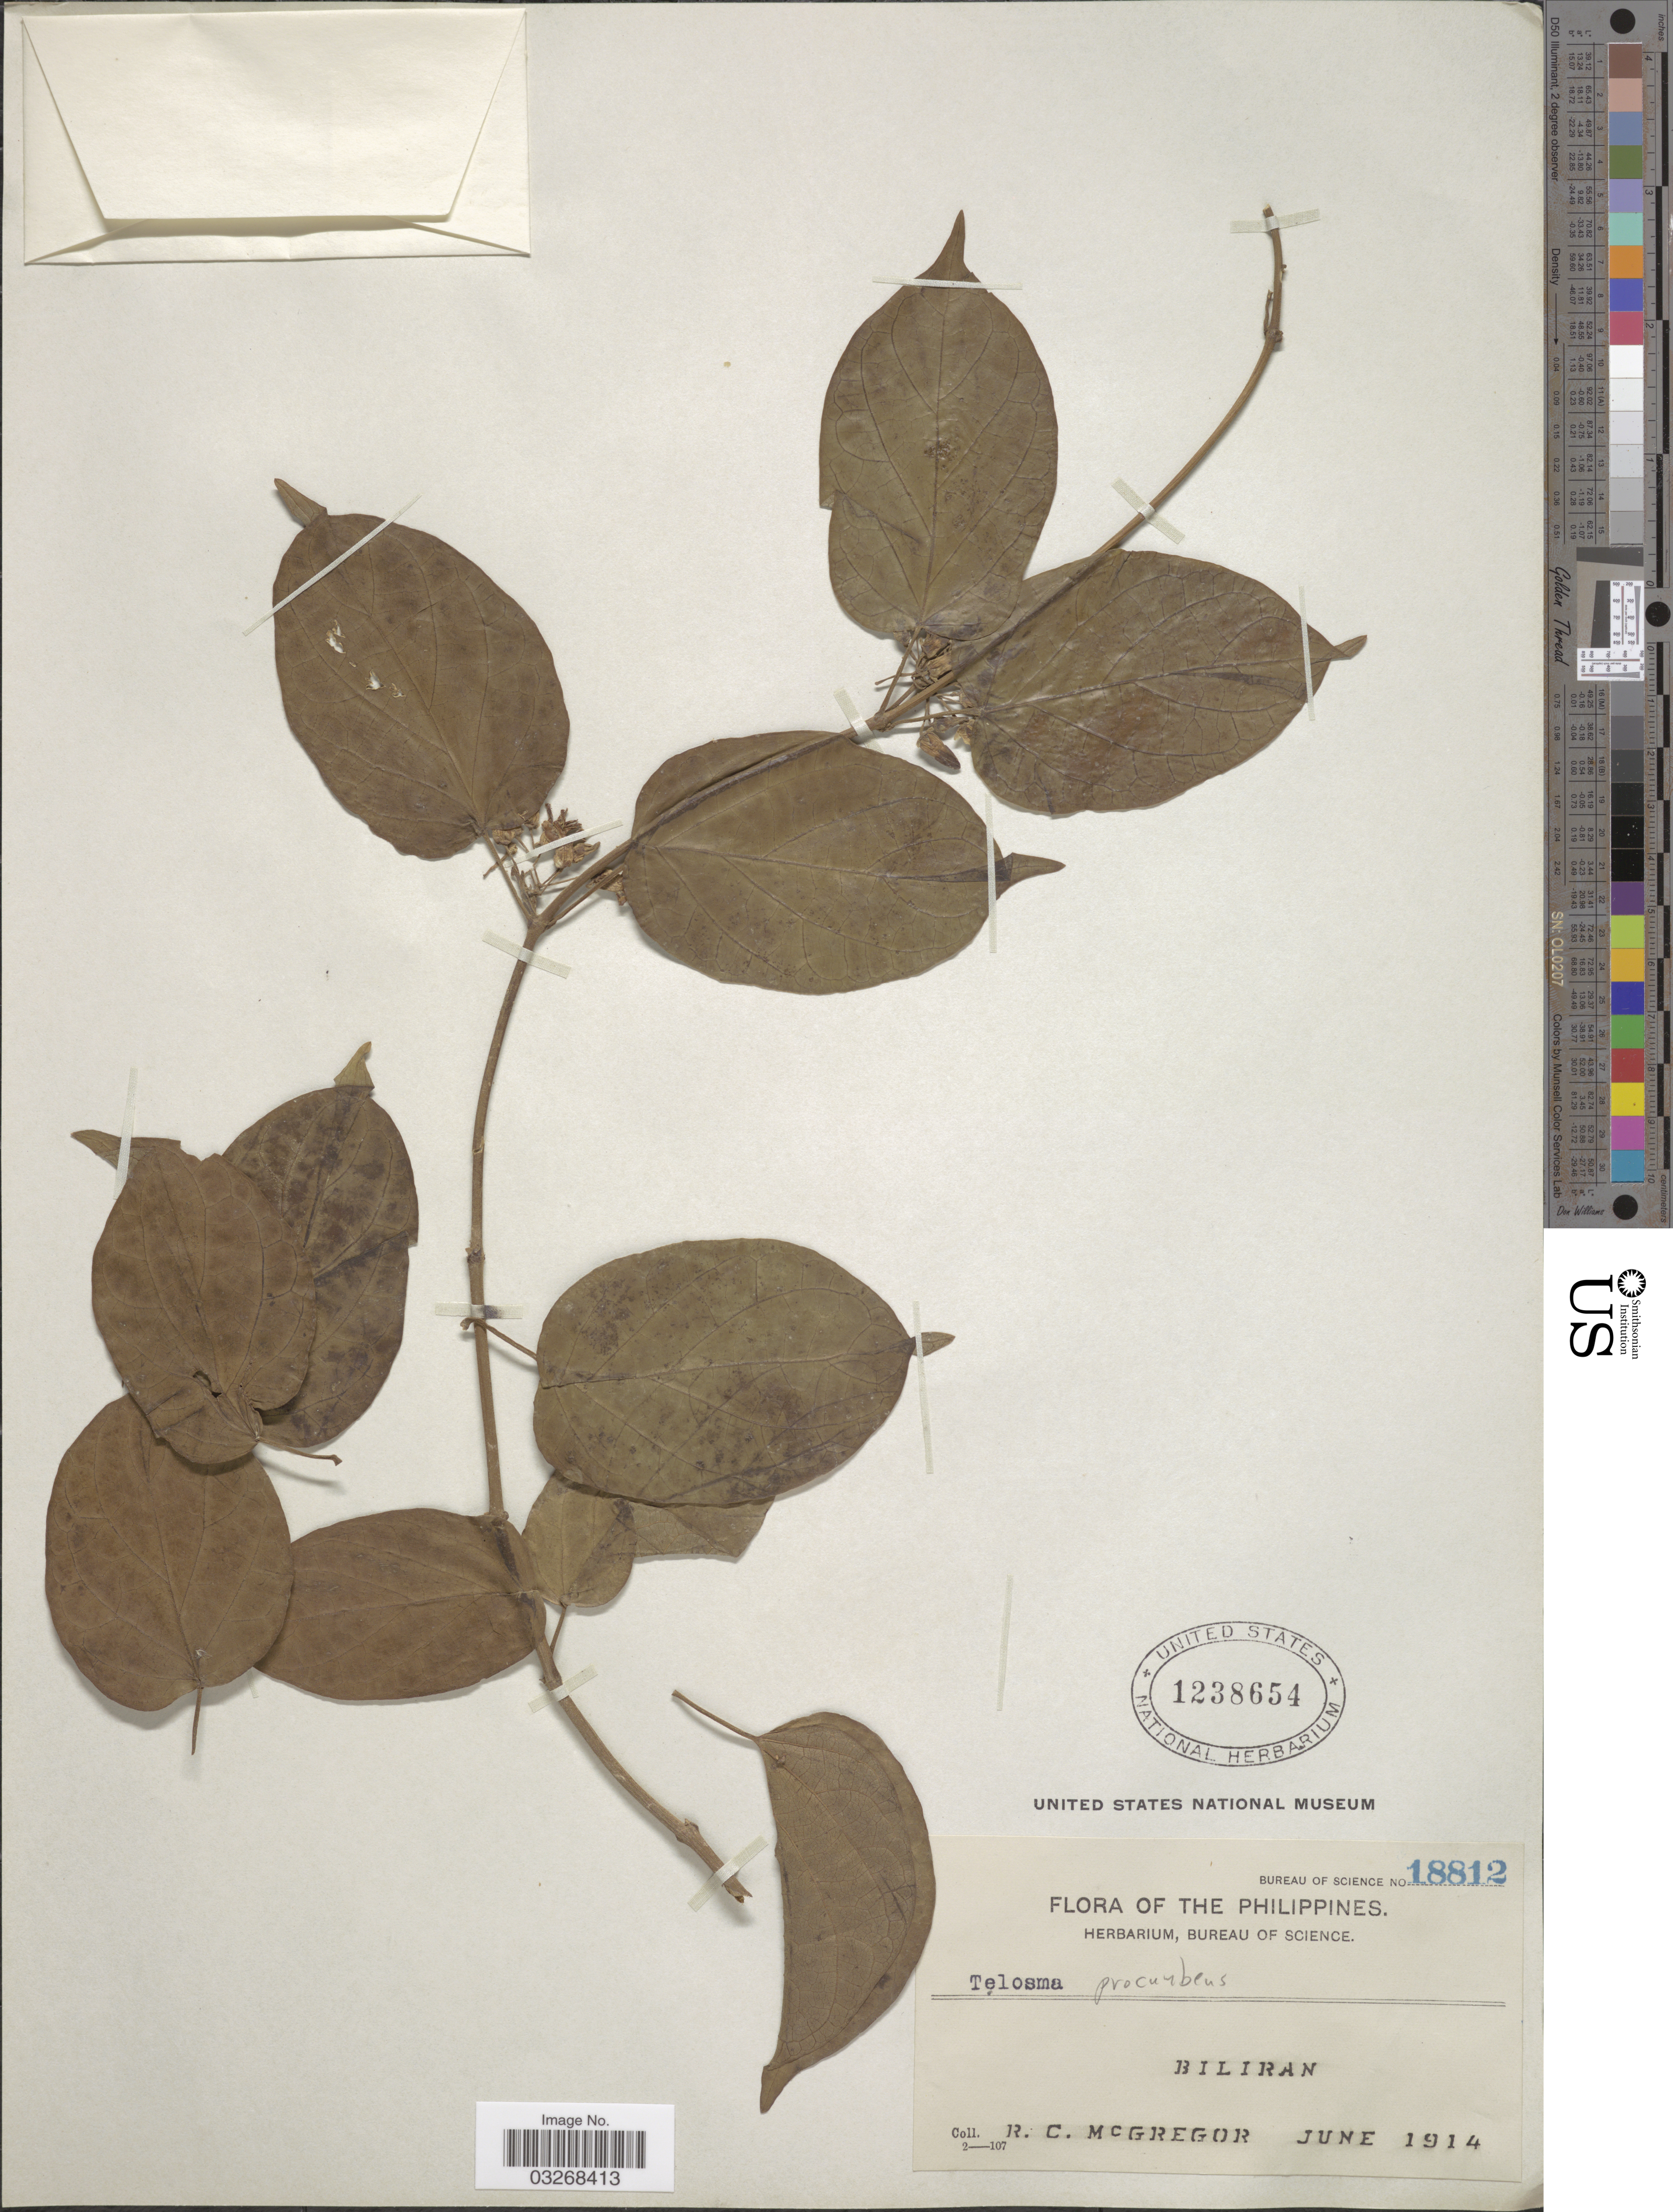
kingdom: Plantae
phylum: Tracheophyta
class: Magnoliopsida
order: Gentianales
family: Apocynaceae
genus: Telosma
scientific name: Telosma procumbens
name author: (Blanco) Merr.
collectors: R. C. McGregor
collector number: Bureau of Science 18812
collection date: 1914-06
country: Philippines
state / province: Eastern Visayas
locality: Biliran.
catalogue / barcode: US 1238654